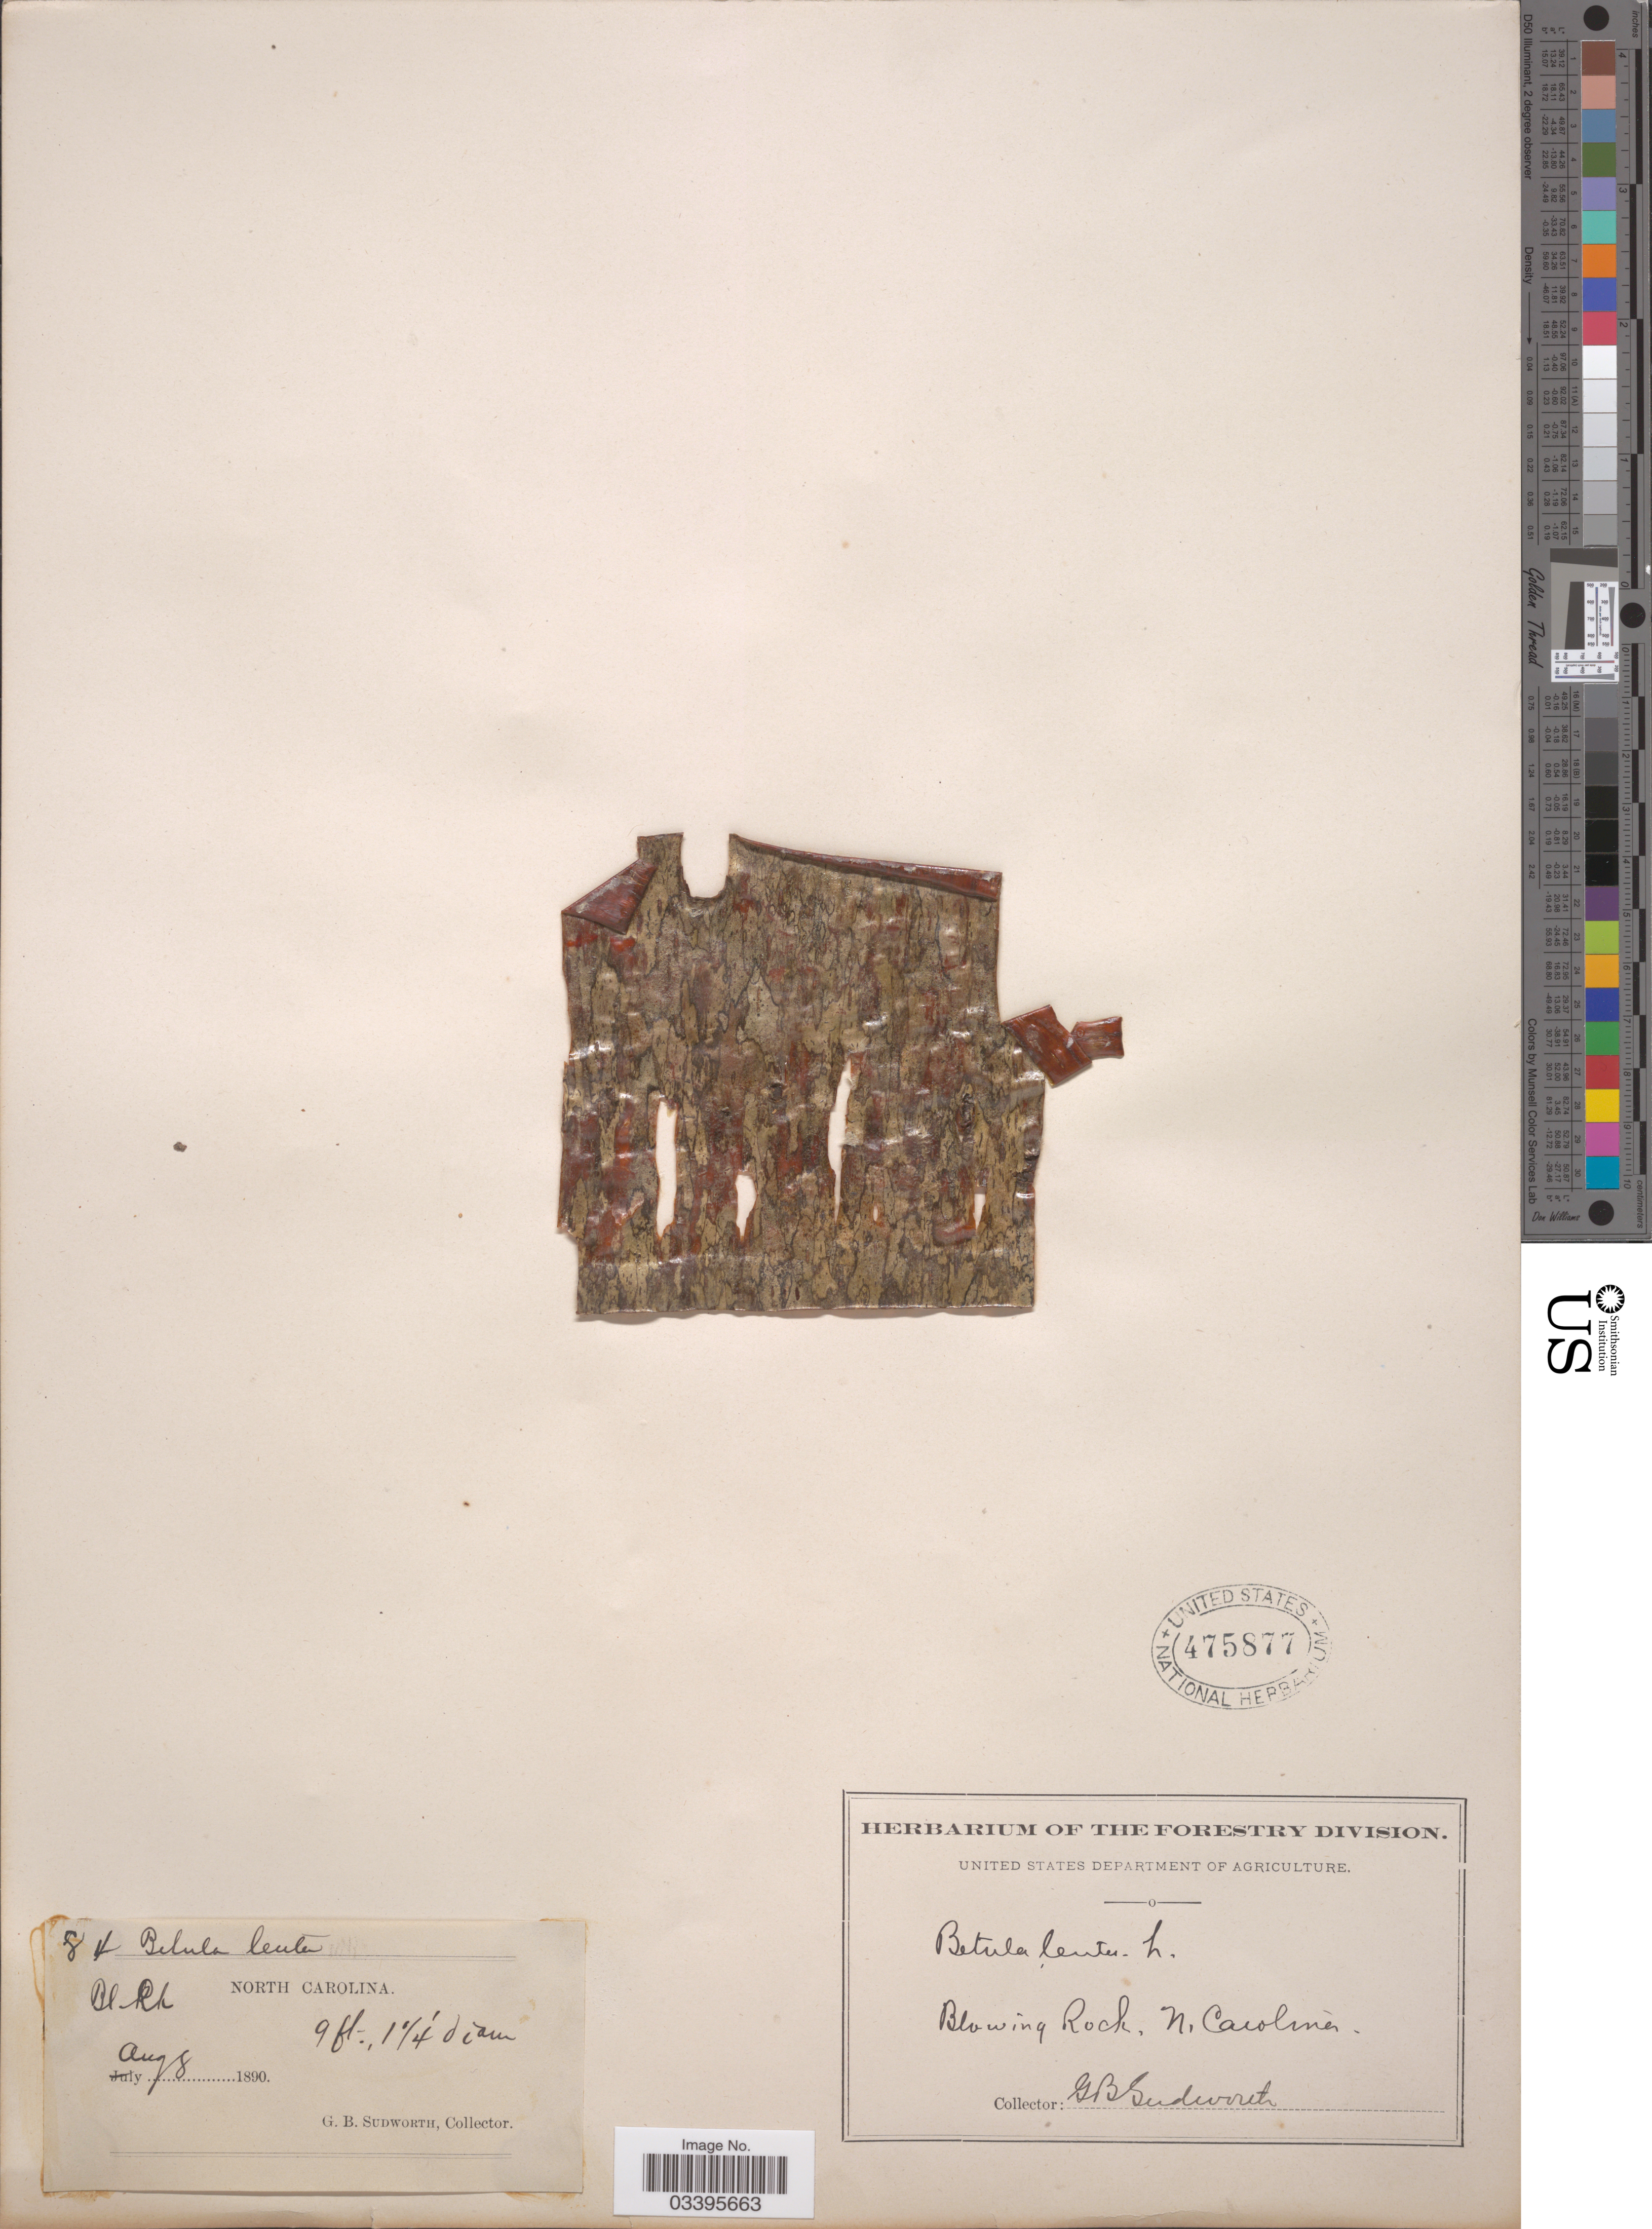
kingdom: Plantae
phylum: Tracheophyta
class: Magnoliopsida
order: Fagales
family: Betulaceae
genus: Betula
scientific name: Betula lenta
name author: L.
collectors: G. B. Sudworth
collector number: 84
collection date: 1890-08-08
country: United States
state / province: North Carolina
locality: Blowing Rock.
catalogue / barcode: US 475877